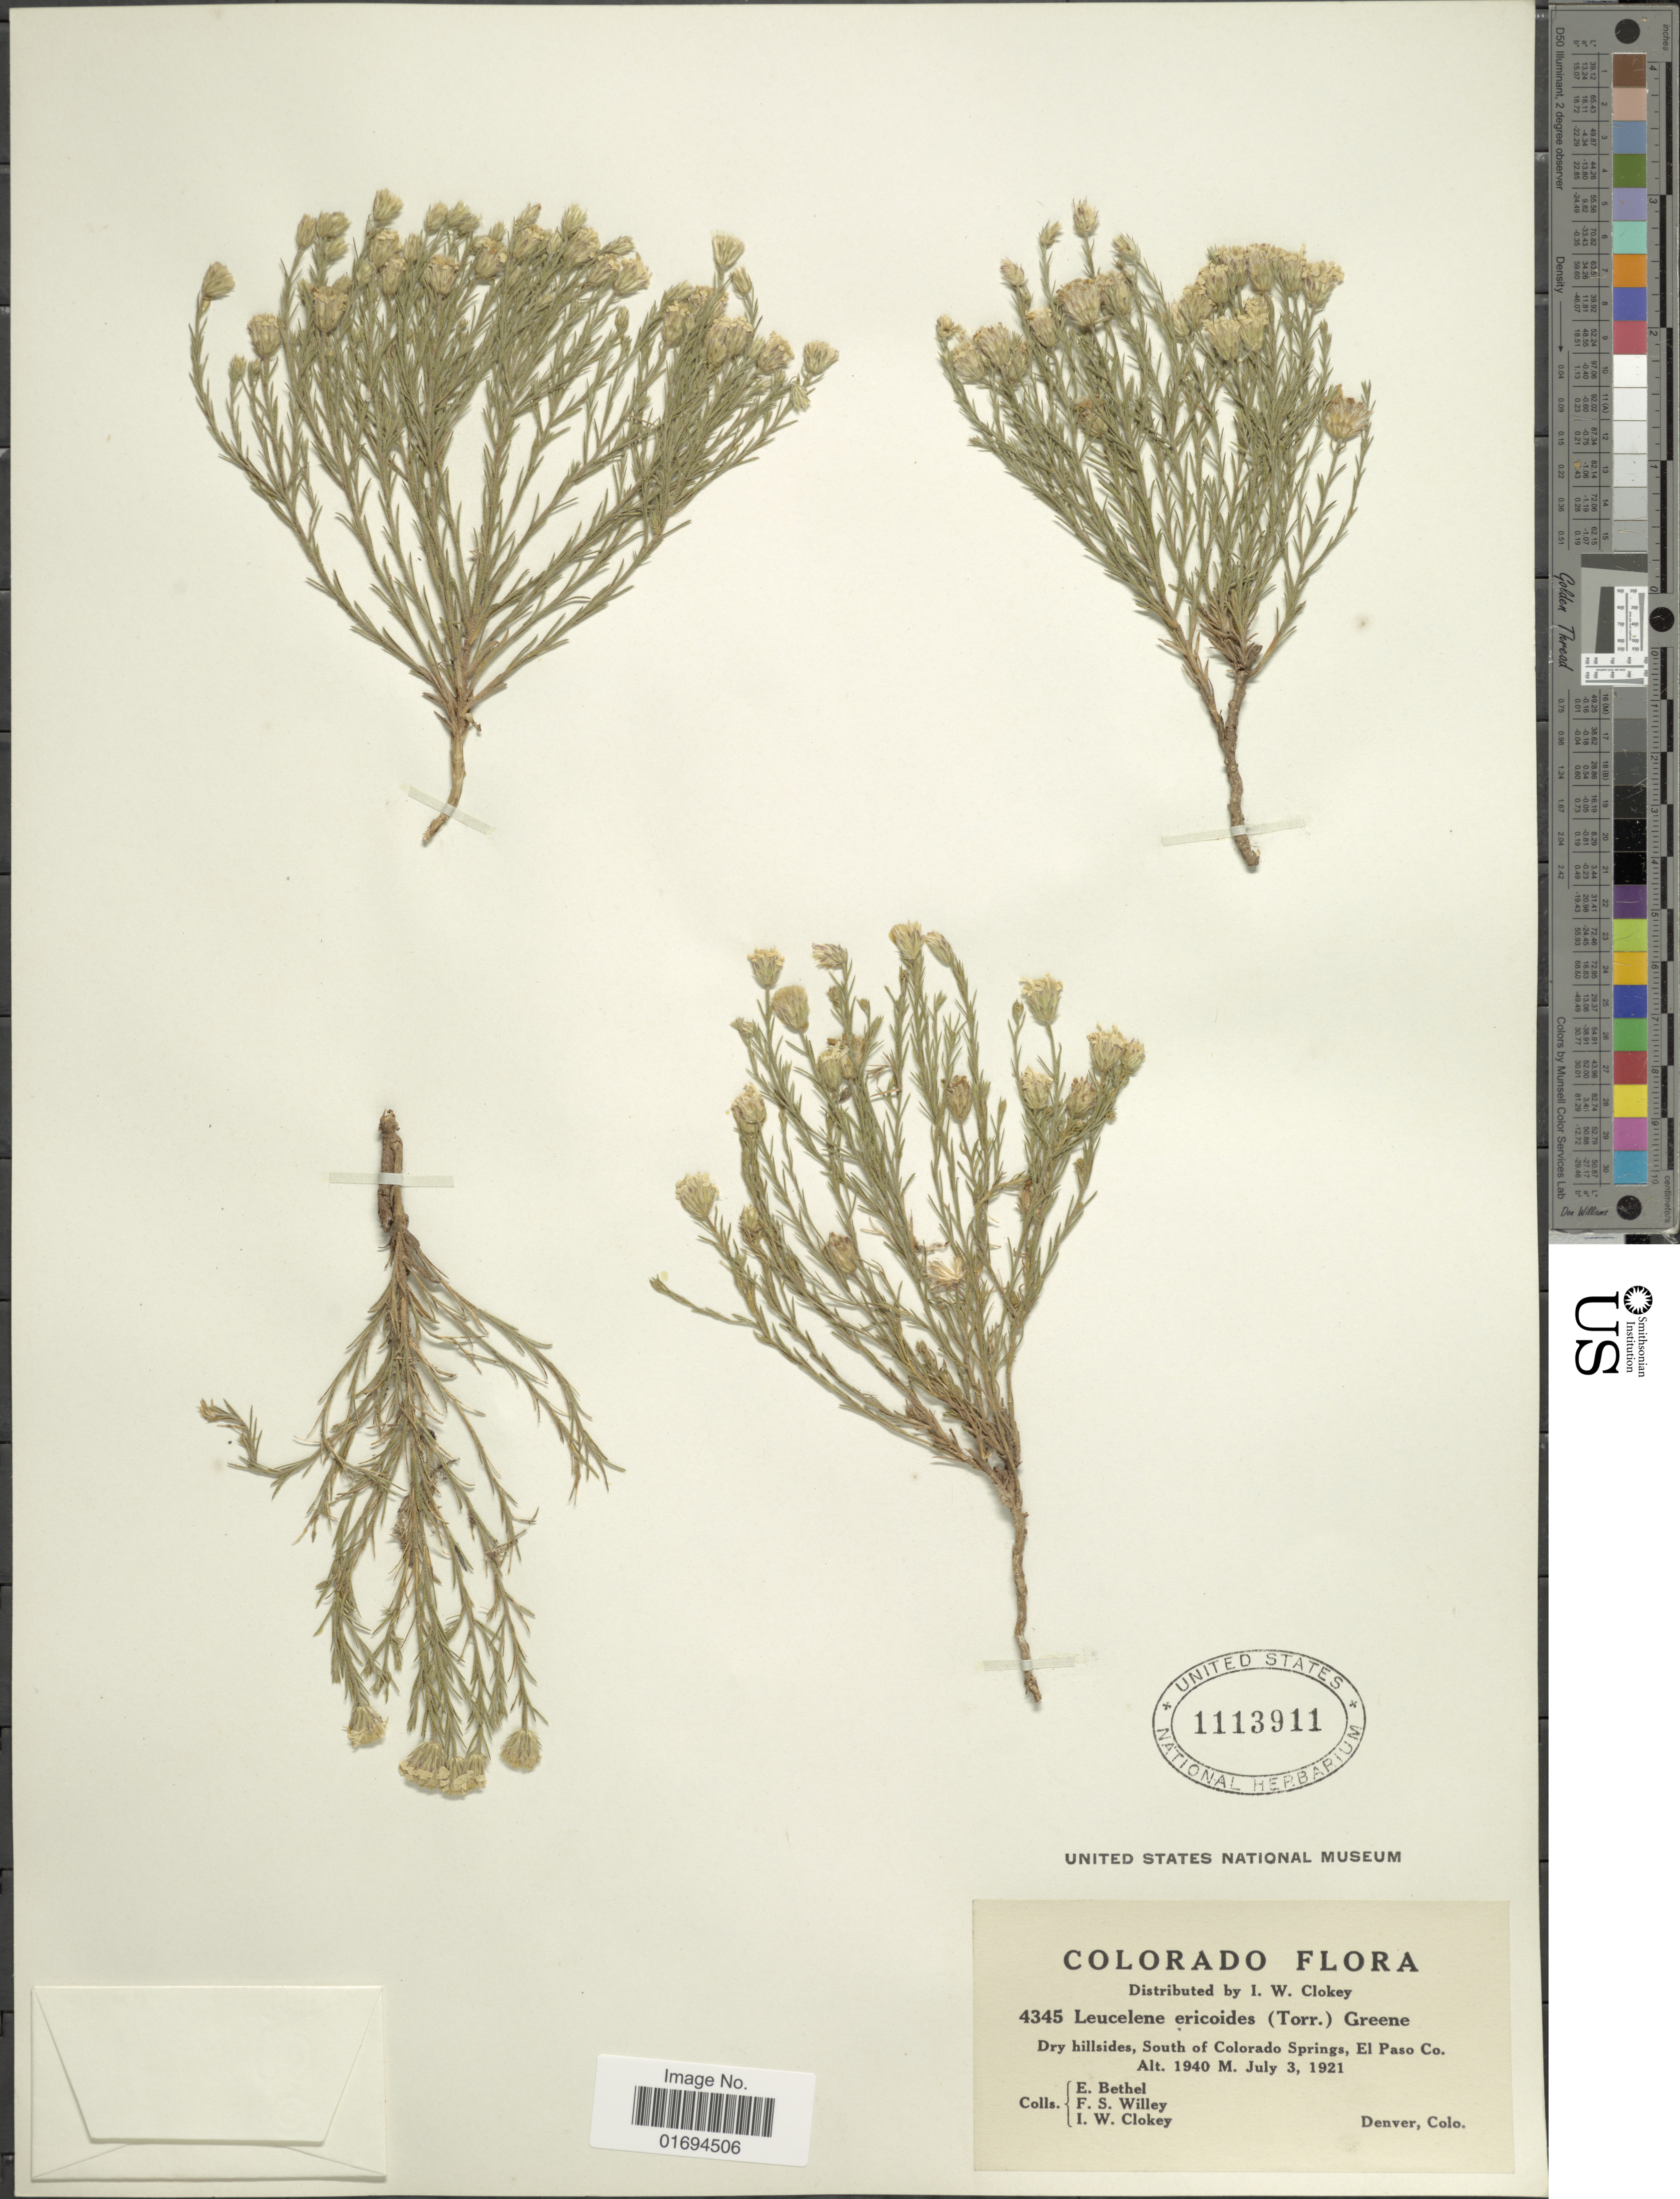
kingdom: Plantae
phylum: Tracheophyta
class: Magnoliopsida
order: Asterales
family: Asteraceae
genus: Chaetopappa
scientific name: Chaetopappa ericoides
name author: (Torr.) G.L. Nesom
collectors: E. Bethel, F. Willey & I. W. Clokey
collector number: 4345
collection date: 1921-07-03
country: United States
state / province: Colorado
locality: South of Colorado, El Paso Co.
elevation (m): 1940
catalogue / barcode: US 1113911